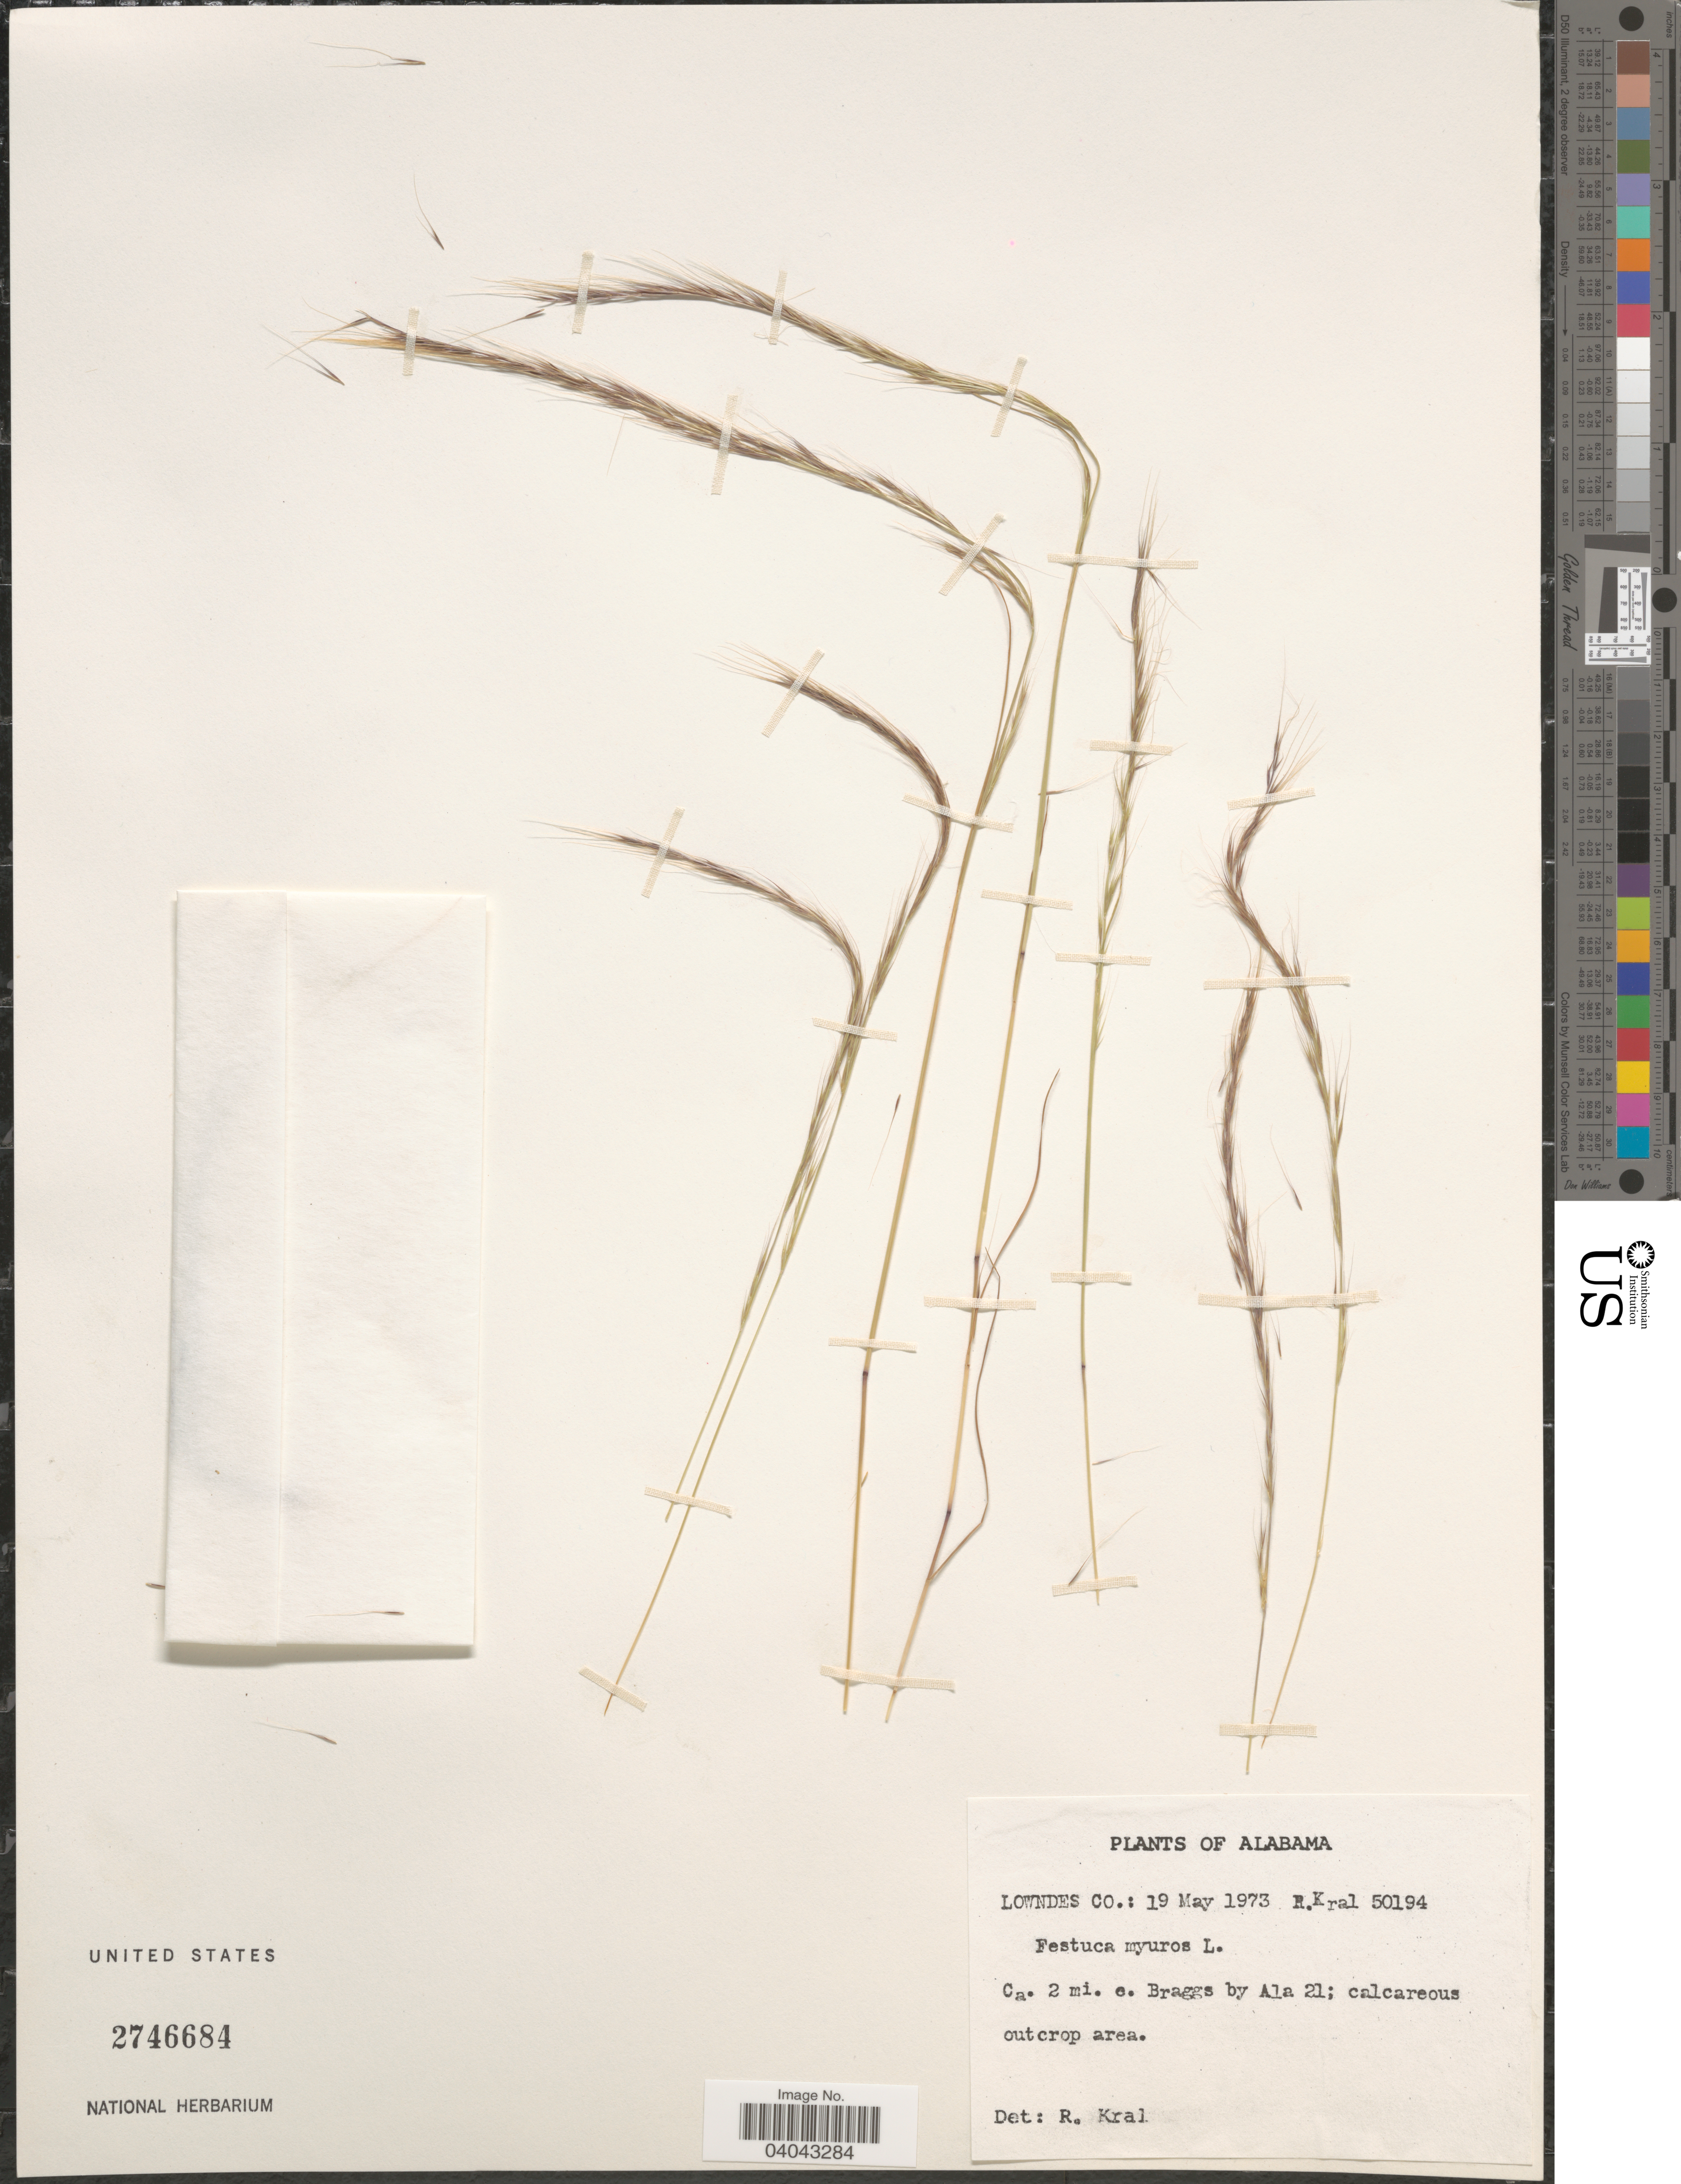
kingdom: Plantae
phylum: Tracheophyta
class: Liliopsida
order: Poales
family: Poaceae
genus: Festuca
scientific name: Festuca myuros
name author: L.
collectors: R. Kral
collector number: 50194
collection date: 1973-05-19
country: United States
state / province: Alabama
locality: Lowndes Co.: Ca. 2 mi. e. Braggs by Ala 21: calcareous outcrop area.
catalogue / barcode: US 2746684